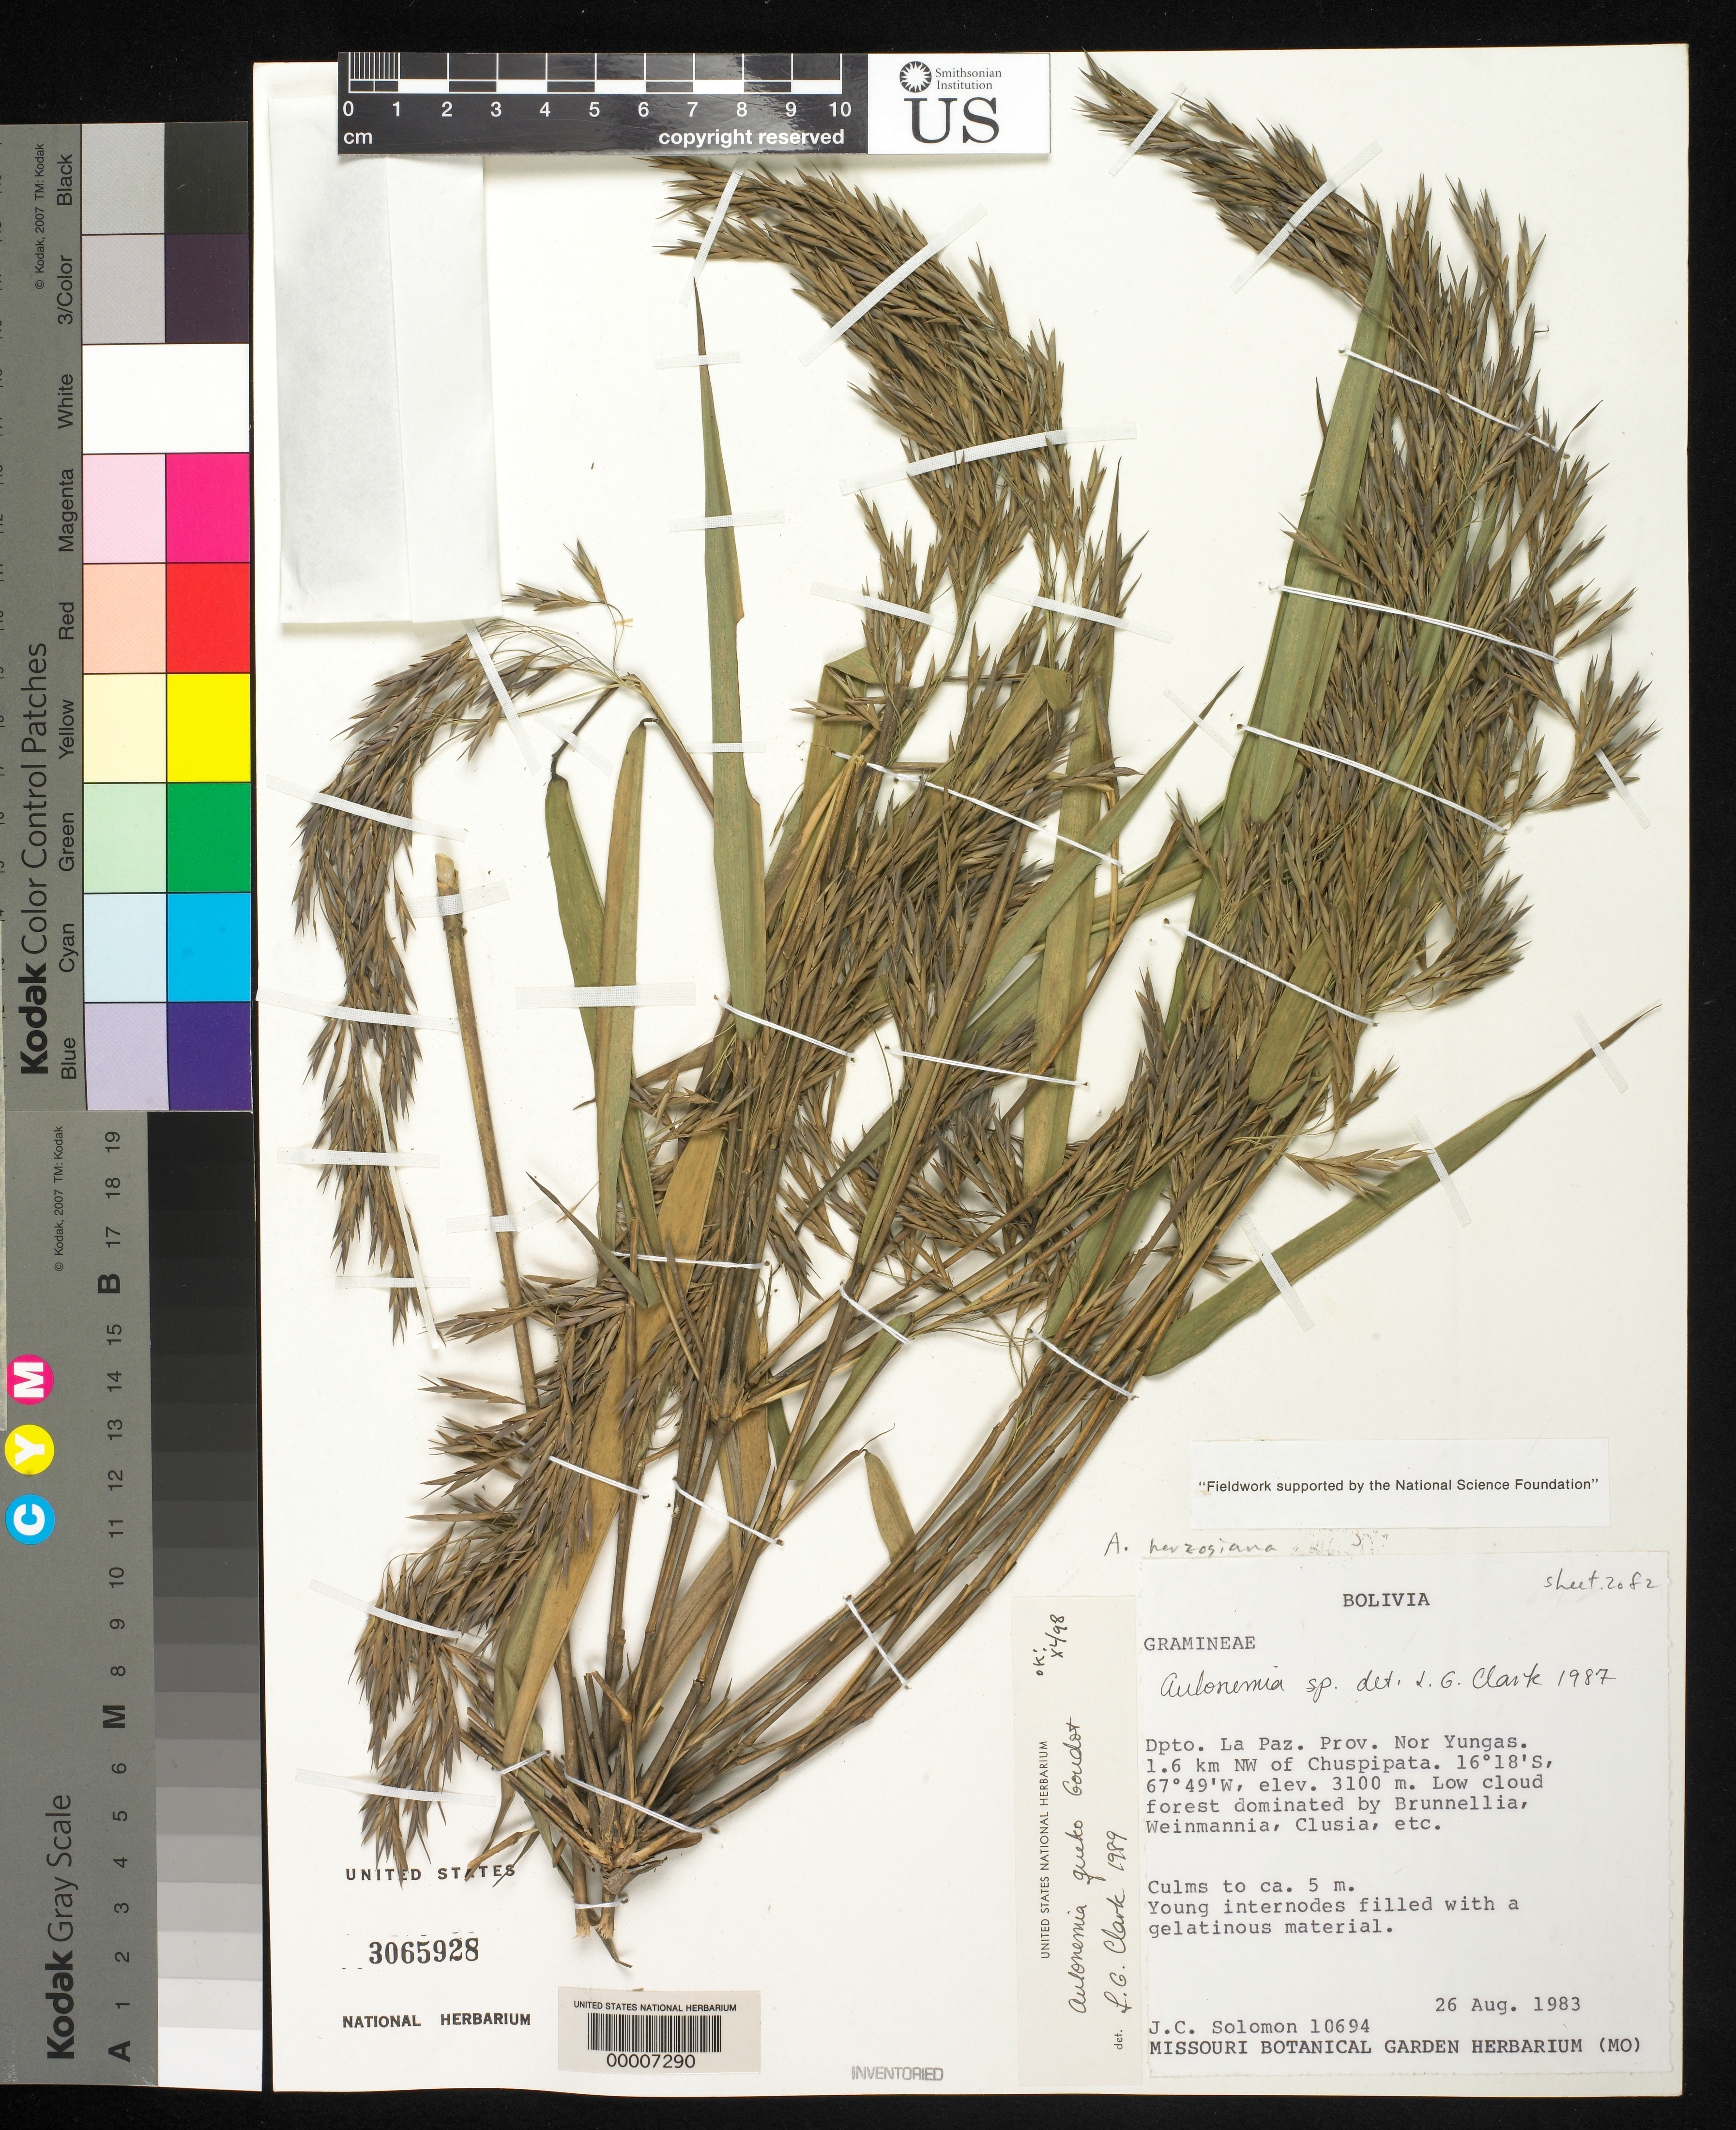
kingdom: Plantae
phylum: Tracheophyta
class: Liliopsida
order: Poales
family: Poaceae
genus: Aulonemia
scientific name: Aulonemia herzogiana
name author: (Henr.) McClure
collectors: J. C. Solomon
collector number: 10694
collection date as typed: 26 Aug 1983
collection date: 1983-08-26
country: Bolivia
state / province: La Paz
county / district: Nor Yungas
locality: N W of Chuspipata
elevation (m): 3100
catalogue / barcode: US 3065928